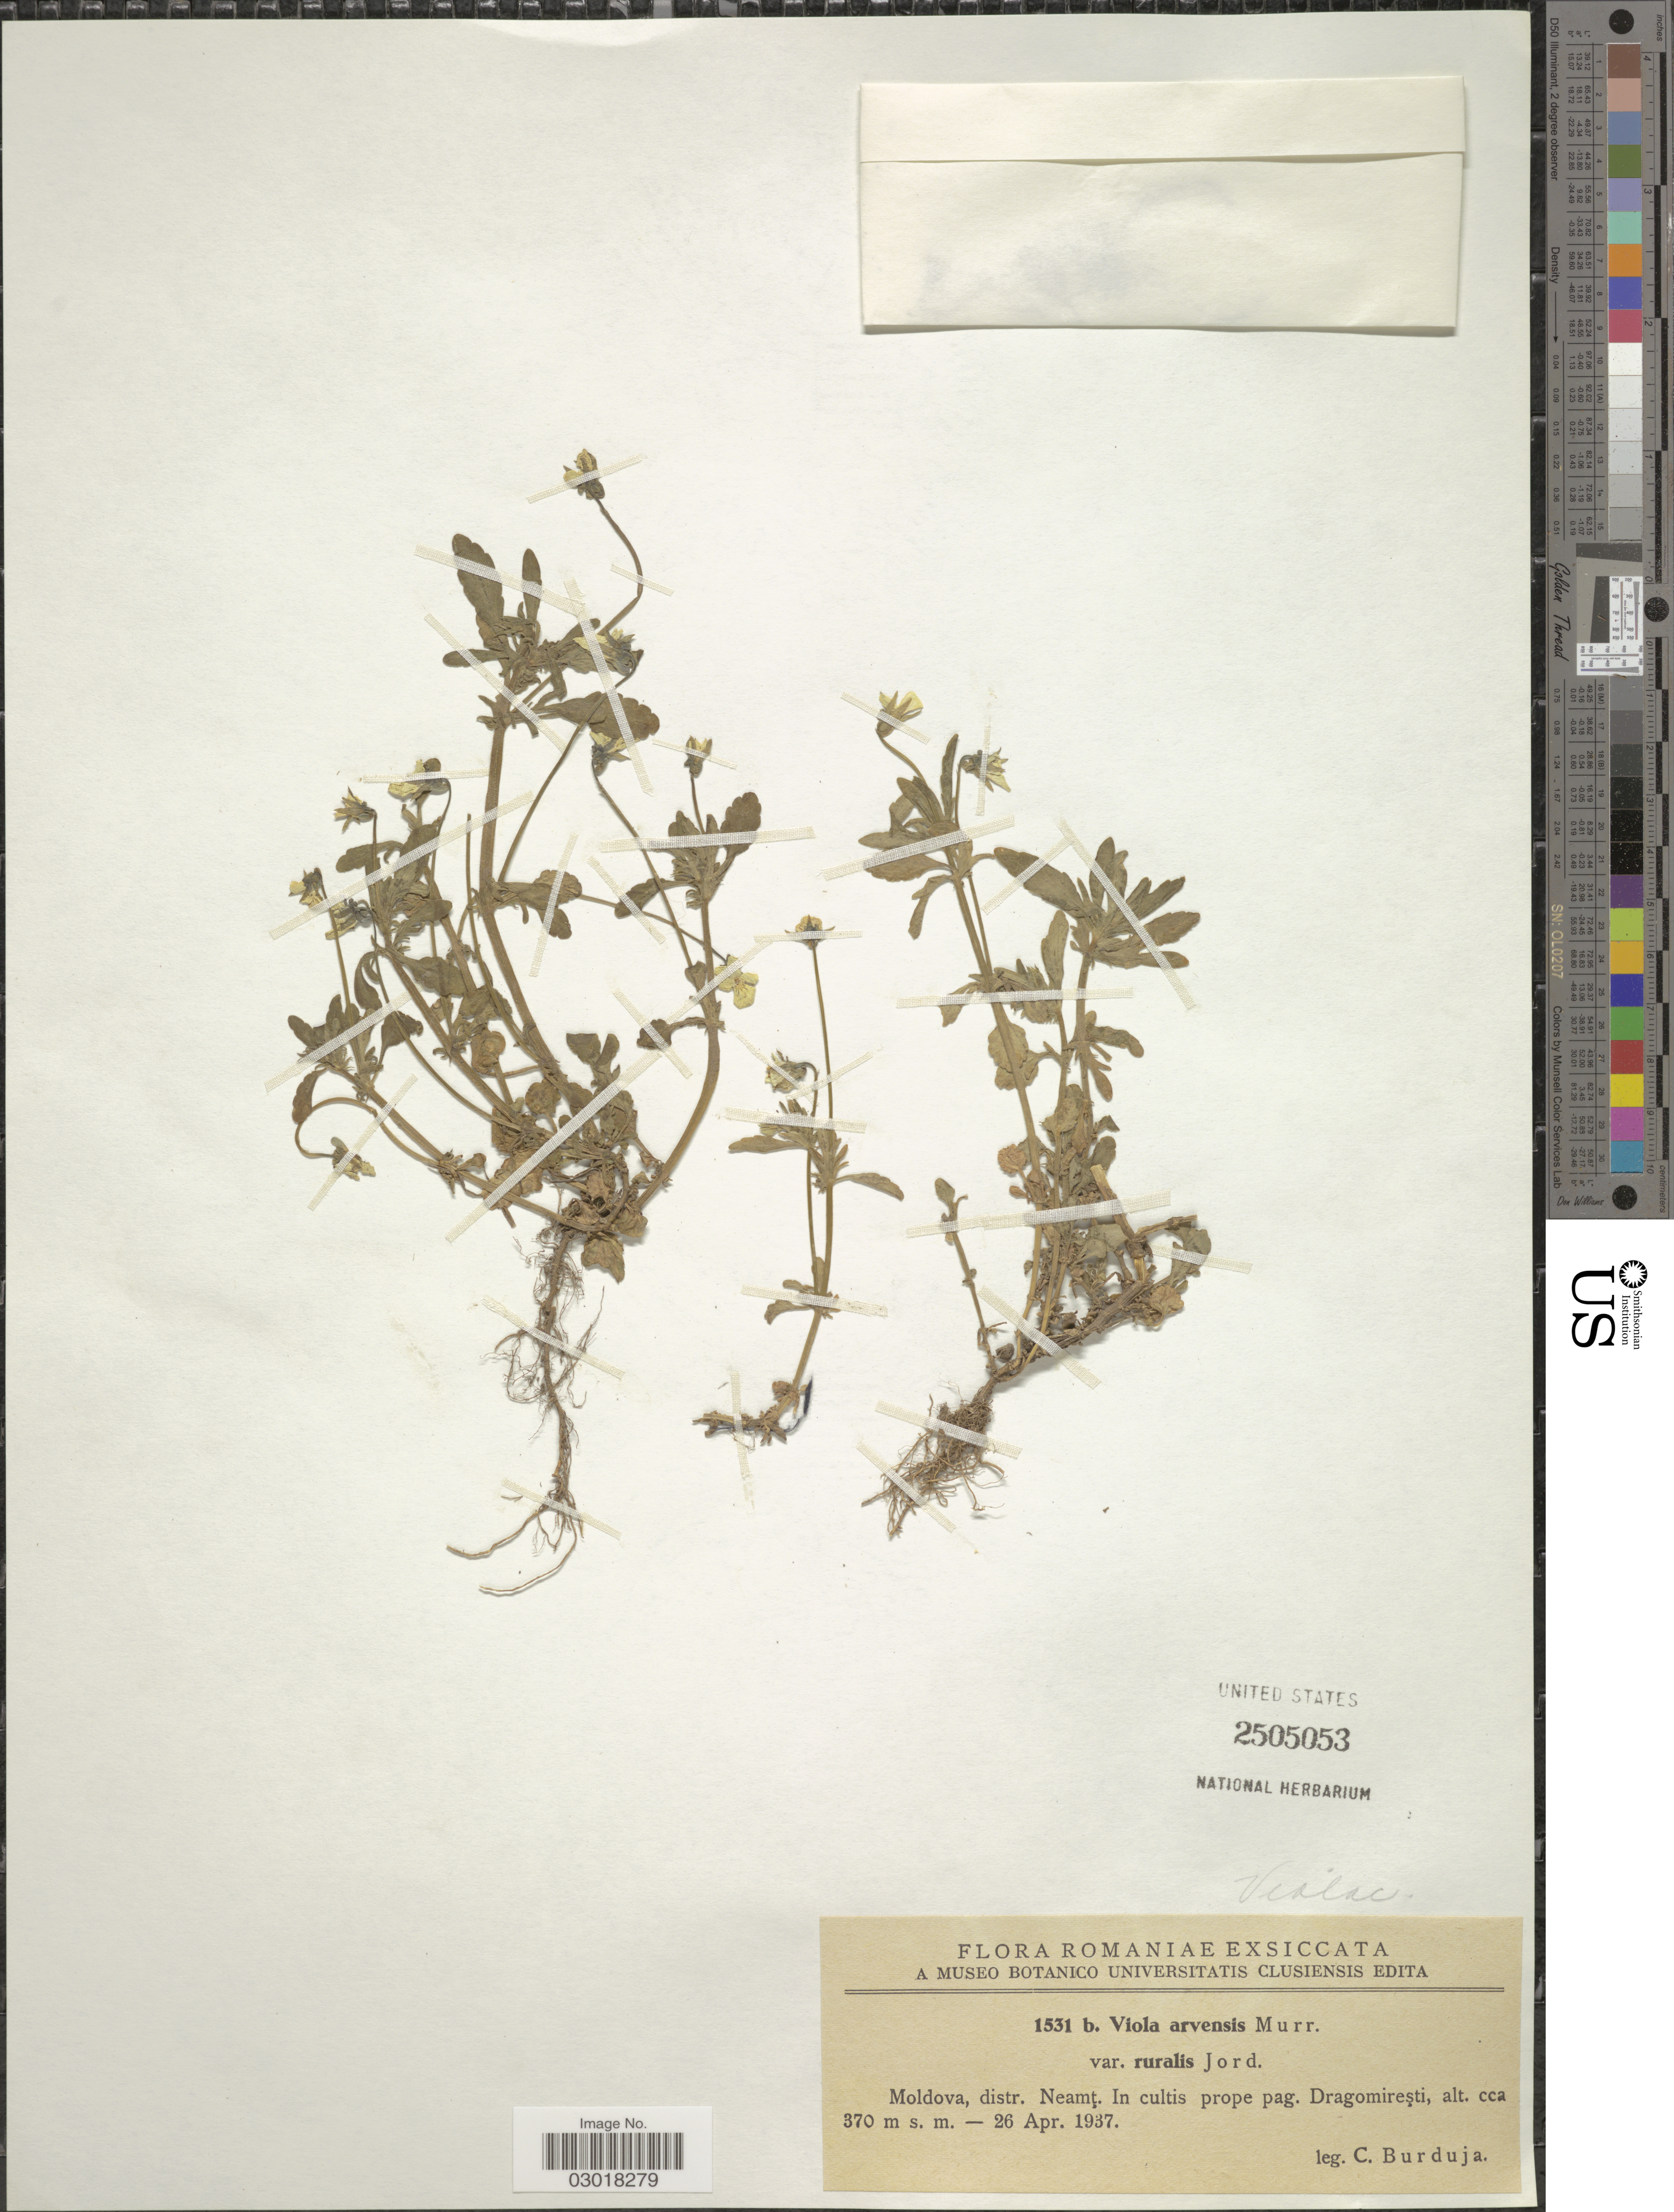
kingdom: Plantae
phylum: Tracheophyta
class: Magnoliopsida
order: Malpighiales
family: Violaceae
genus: Viola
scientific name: Viola arvensis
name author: Murray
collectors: C. Burduja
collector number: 1531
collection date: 1937-04-26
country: Romania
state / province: Neamt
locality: Modolva, distr. Neamt. In cultis prope pag. Dragomiresti.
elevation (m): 370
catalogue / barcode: US 2505053